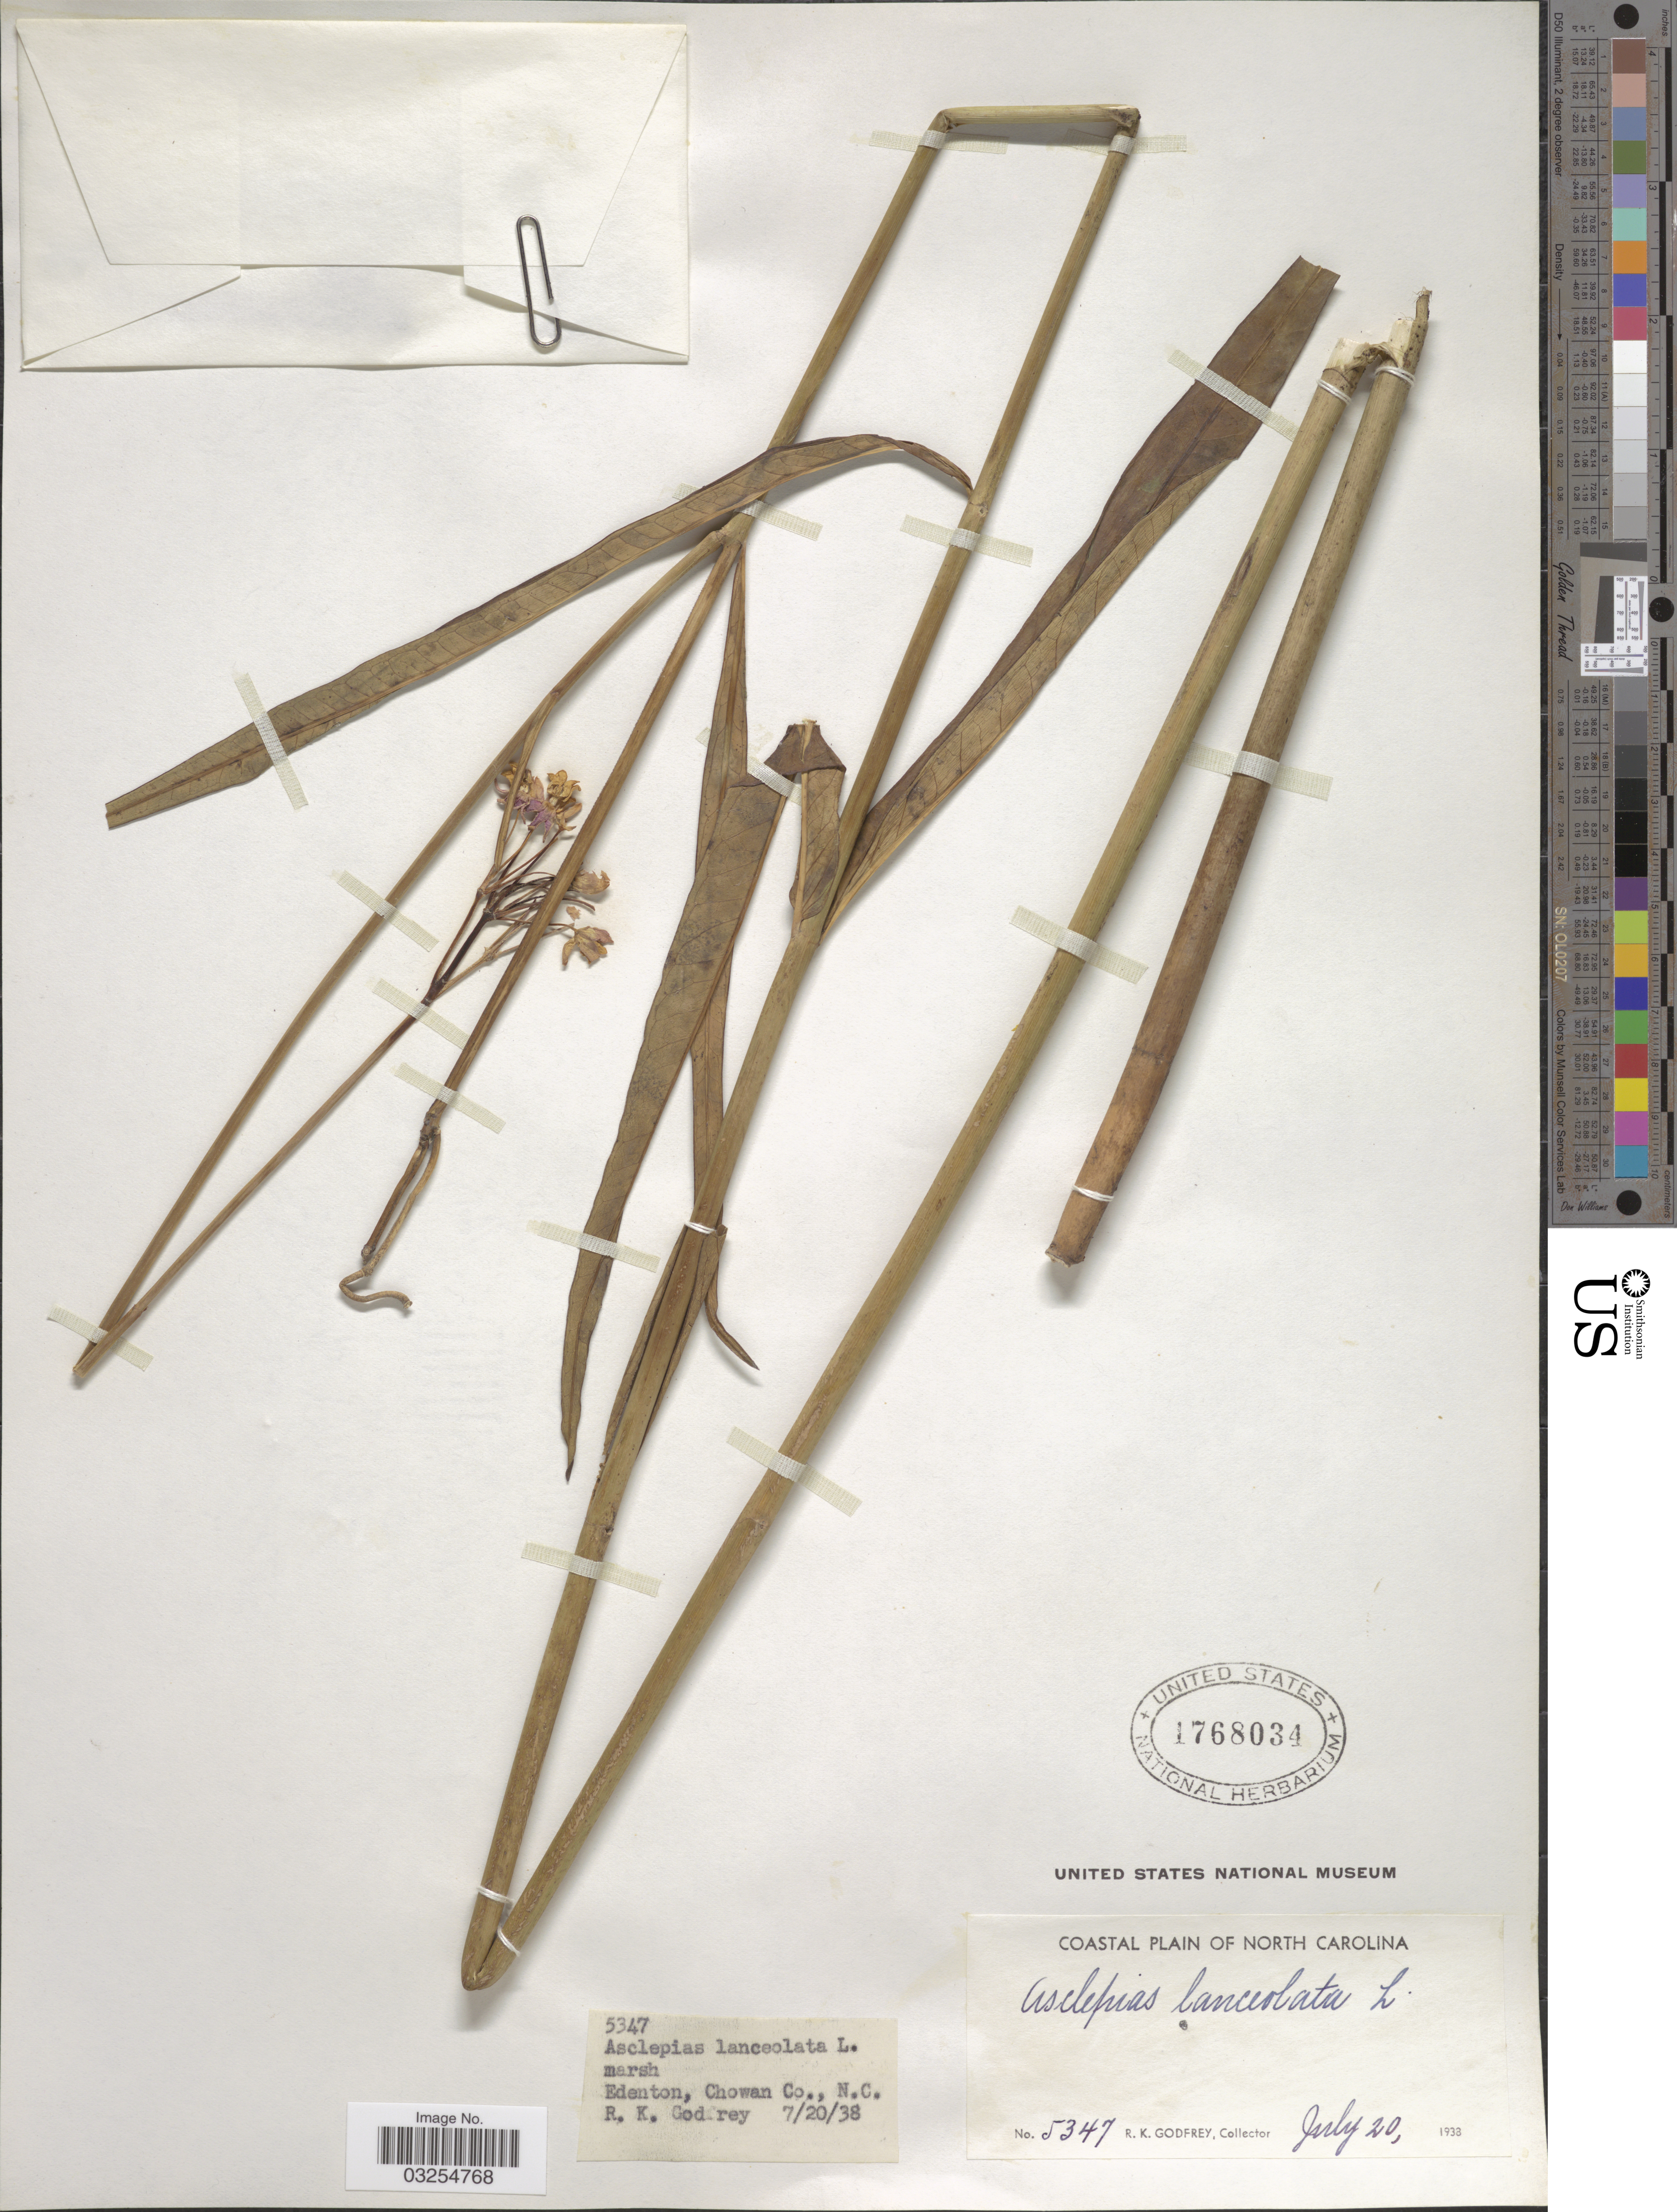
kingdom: Plantae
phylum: Tracheophyta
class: Magnoliopsida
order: Gentianales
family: Apocynaceae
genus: Asclepias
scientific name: Asclepias lanceolata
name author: Walter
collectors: R. K. Godfrey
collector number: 5347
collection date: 1938-07-20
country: United States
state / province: North Carolina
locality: Coastal Plain of North Carolina. Edenton, Chowman Co.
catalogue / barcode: US 1768034